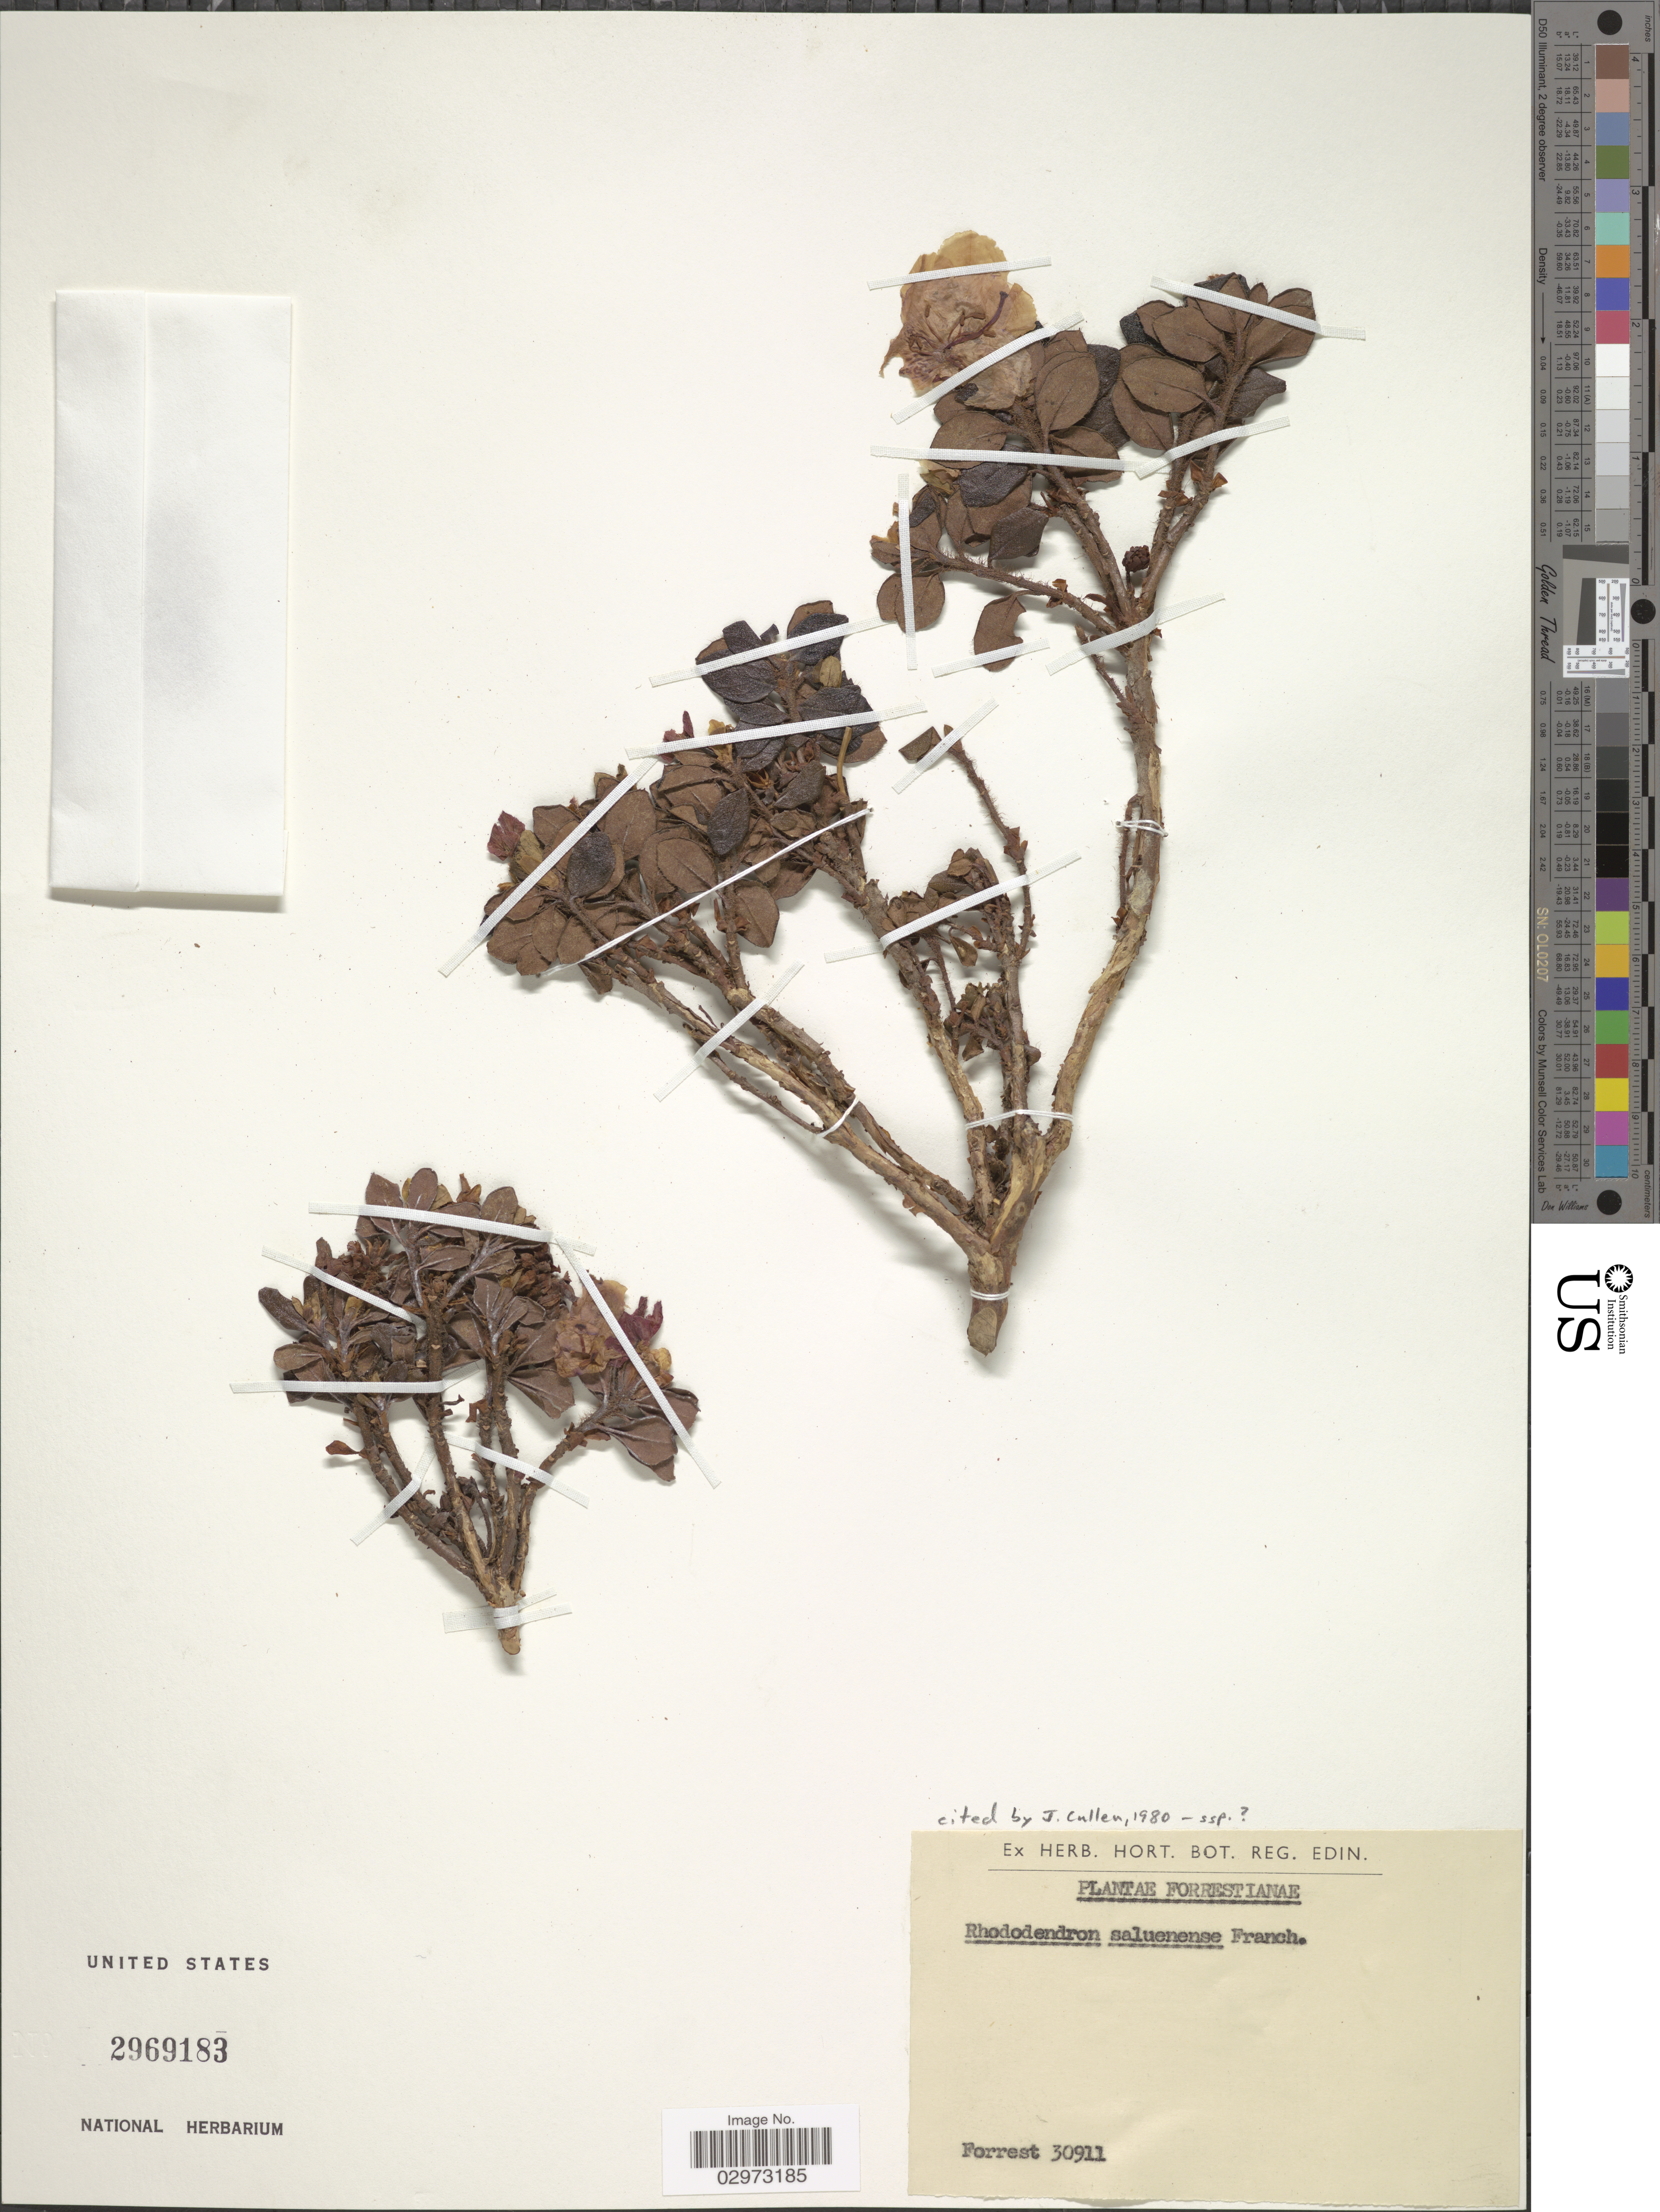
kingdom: Plantae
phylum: Tracheophyta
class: Magnoliopsida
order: Ericales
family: Ericaceae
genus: Rhododendron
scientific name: Rhododendron saluenense subsp. saluenense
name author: Franch.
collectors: -. Forrest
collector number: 30911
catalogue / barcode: US 2969183